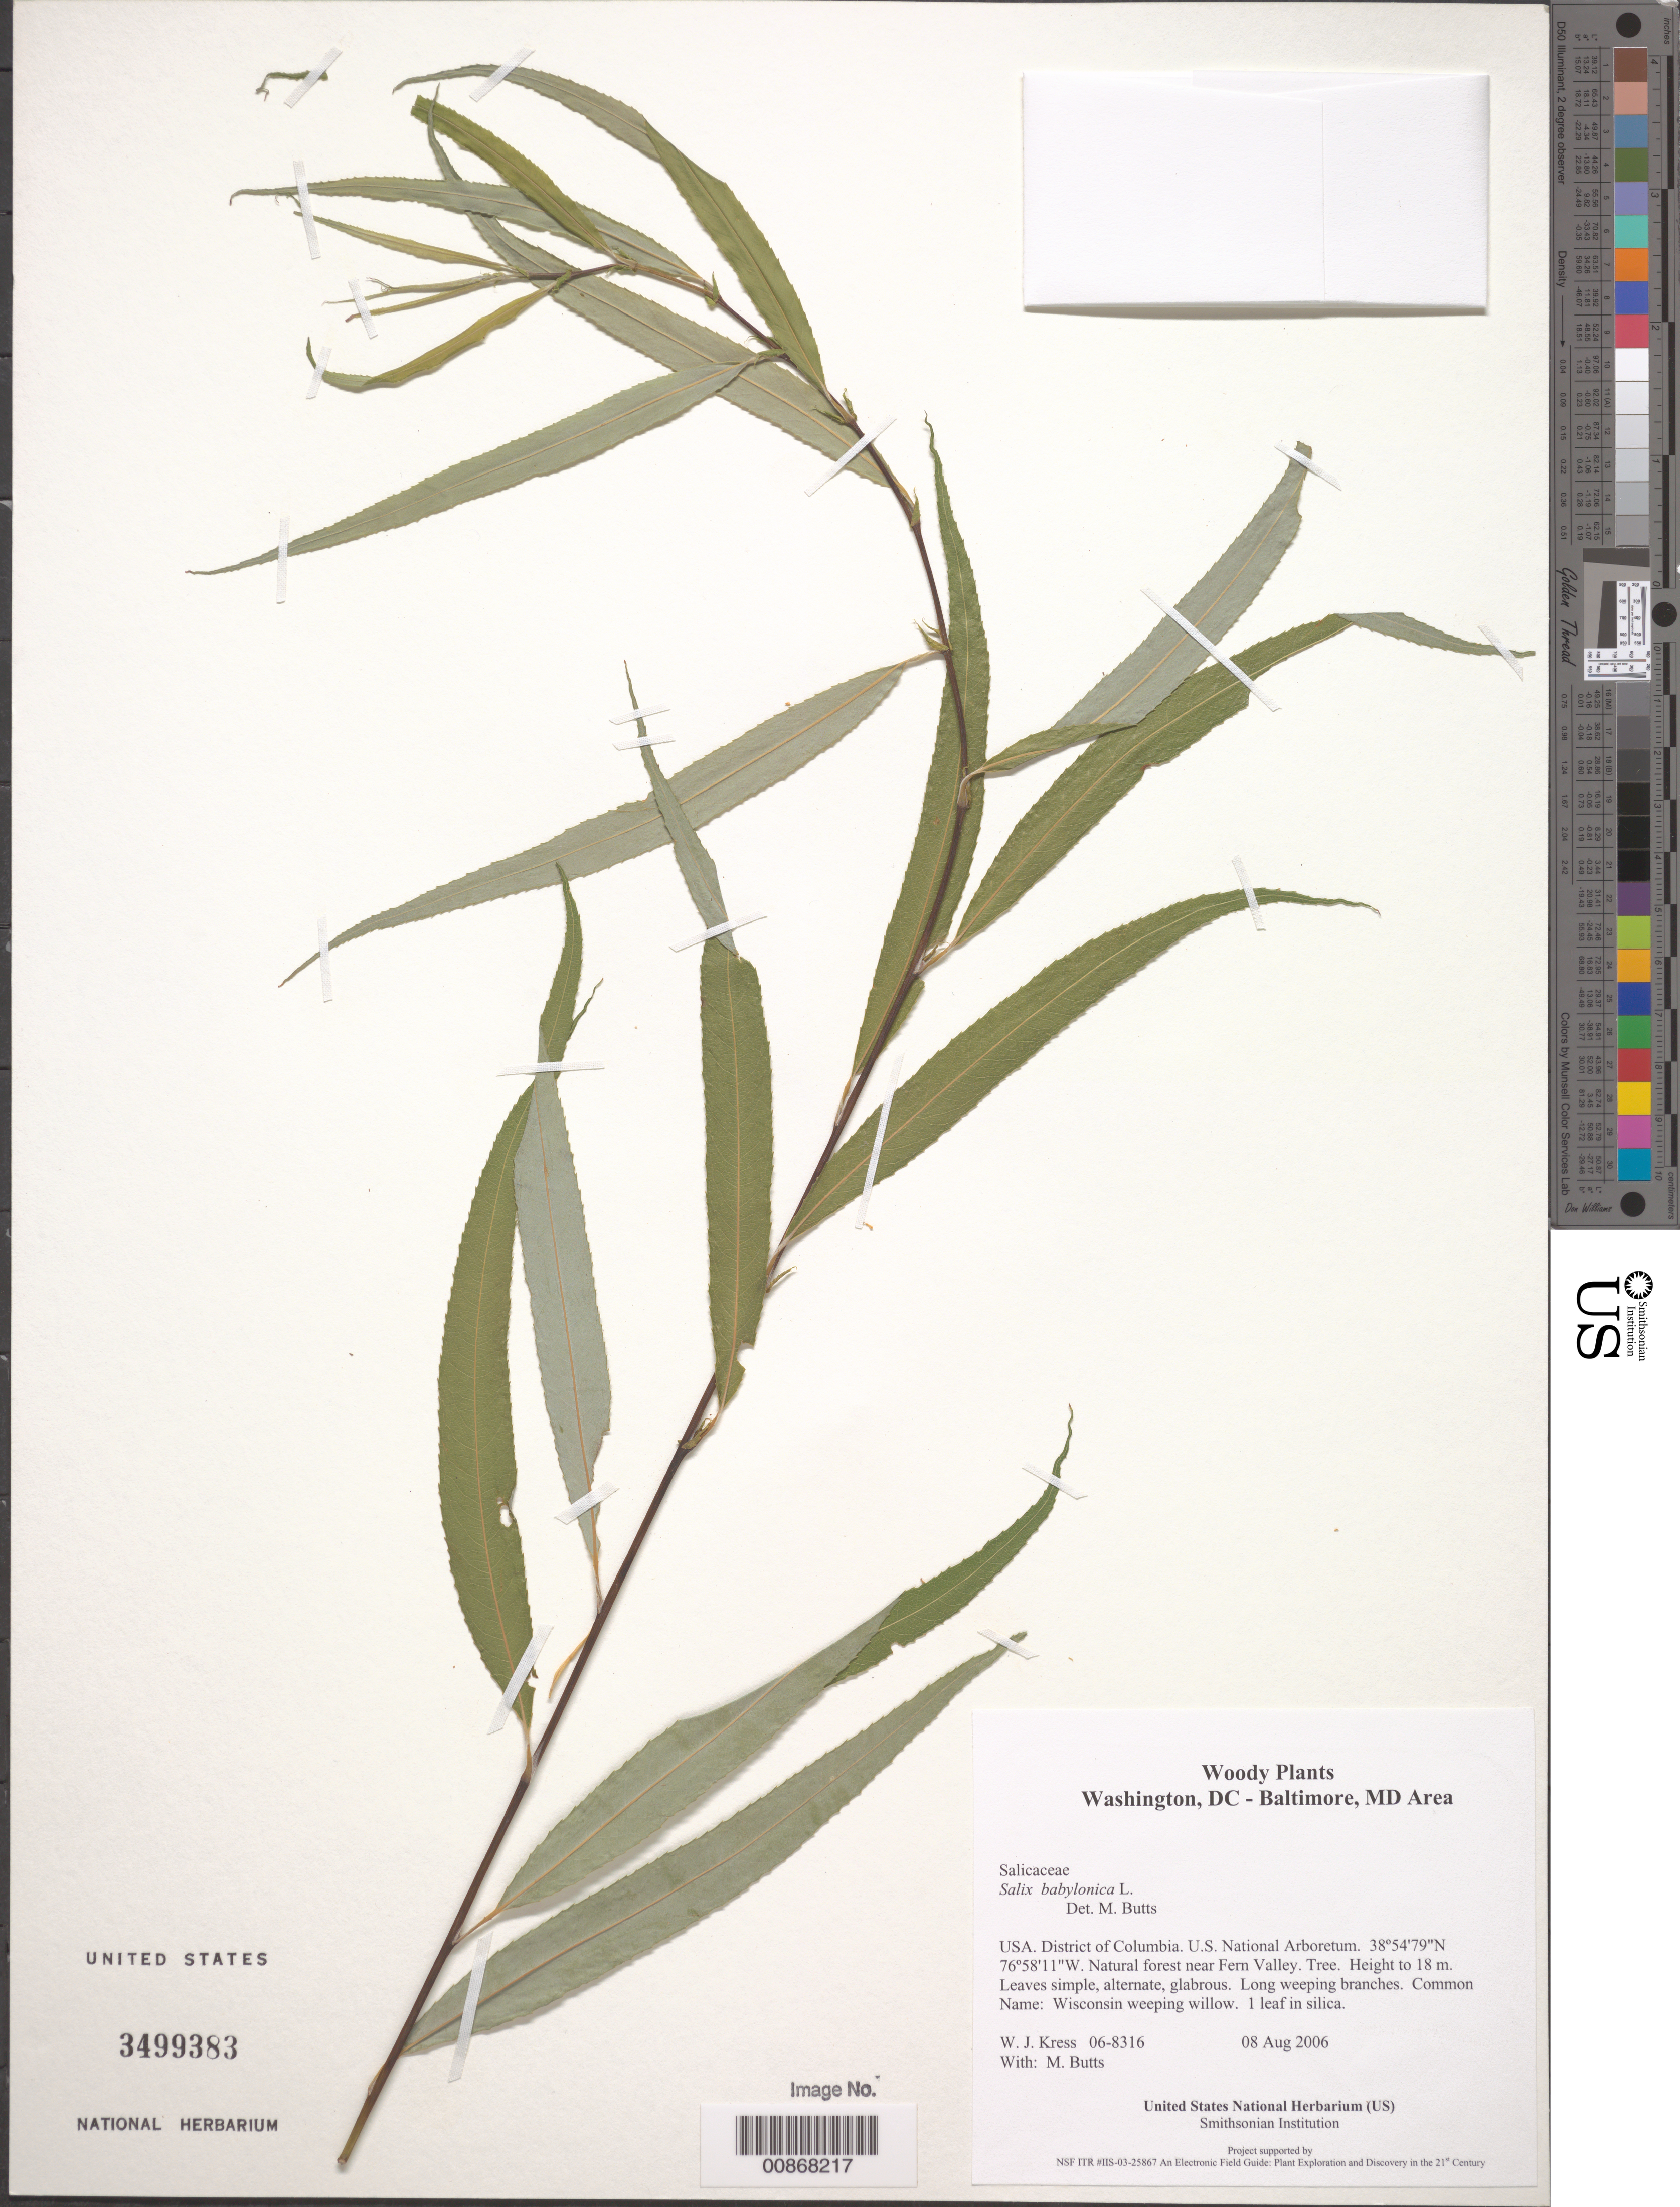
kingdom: Plantae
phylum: Tracheophyta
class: Magnoliopsida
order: Malpighiales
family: Salicaceae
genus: Salix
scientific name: Salix babylonica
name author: L.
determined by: Butts, M. B.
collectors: W. J. Kress & M. B. Butts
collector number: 06-8316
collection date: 2006-08-08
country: United States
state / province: District of Columbia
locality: U.S. National Arboretum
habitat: Natural forest near Fern Valley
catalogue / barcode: US 3499383